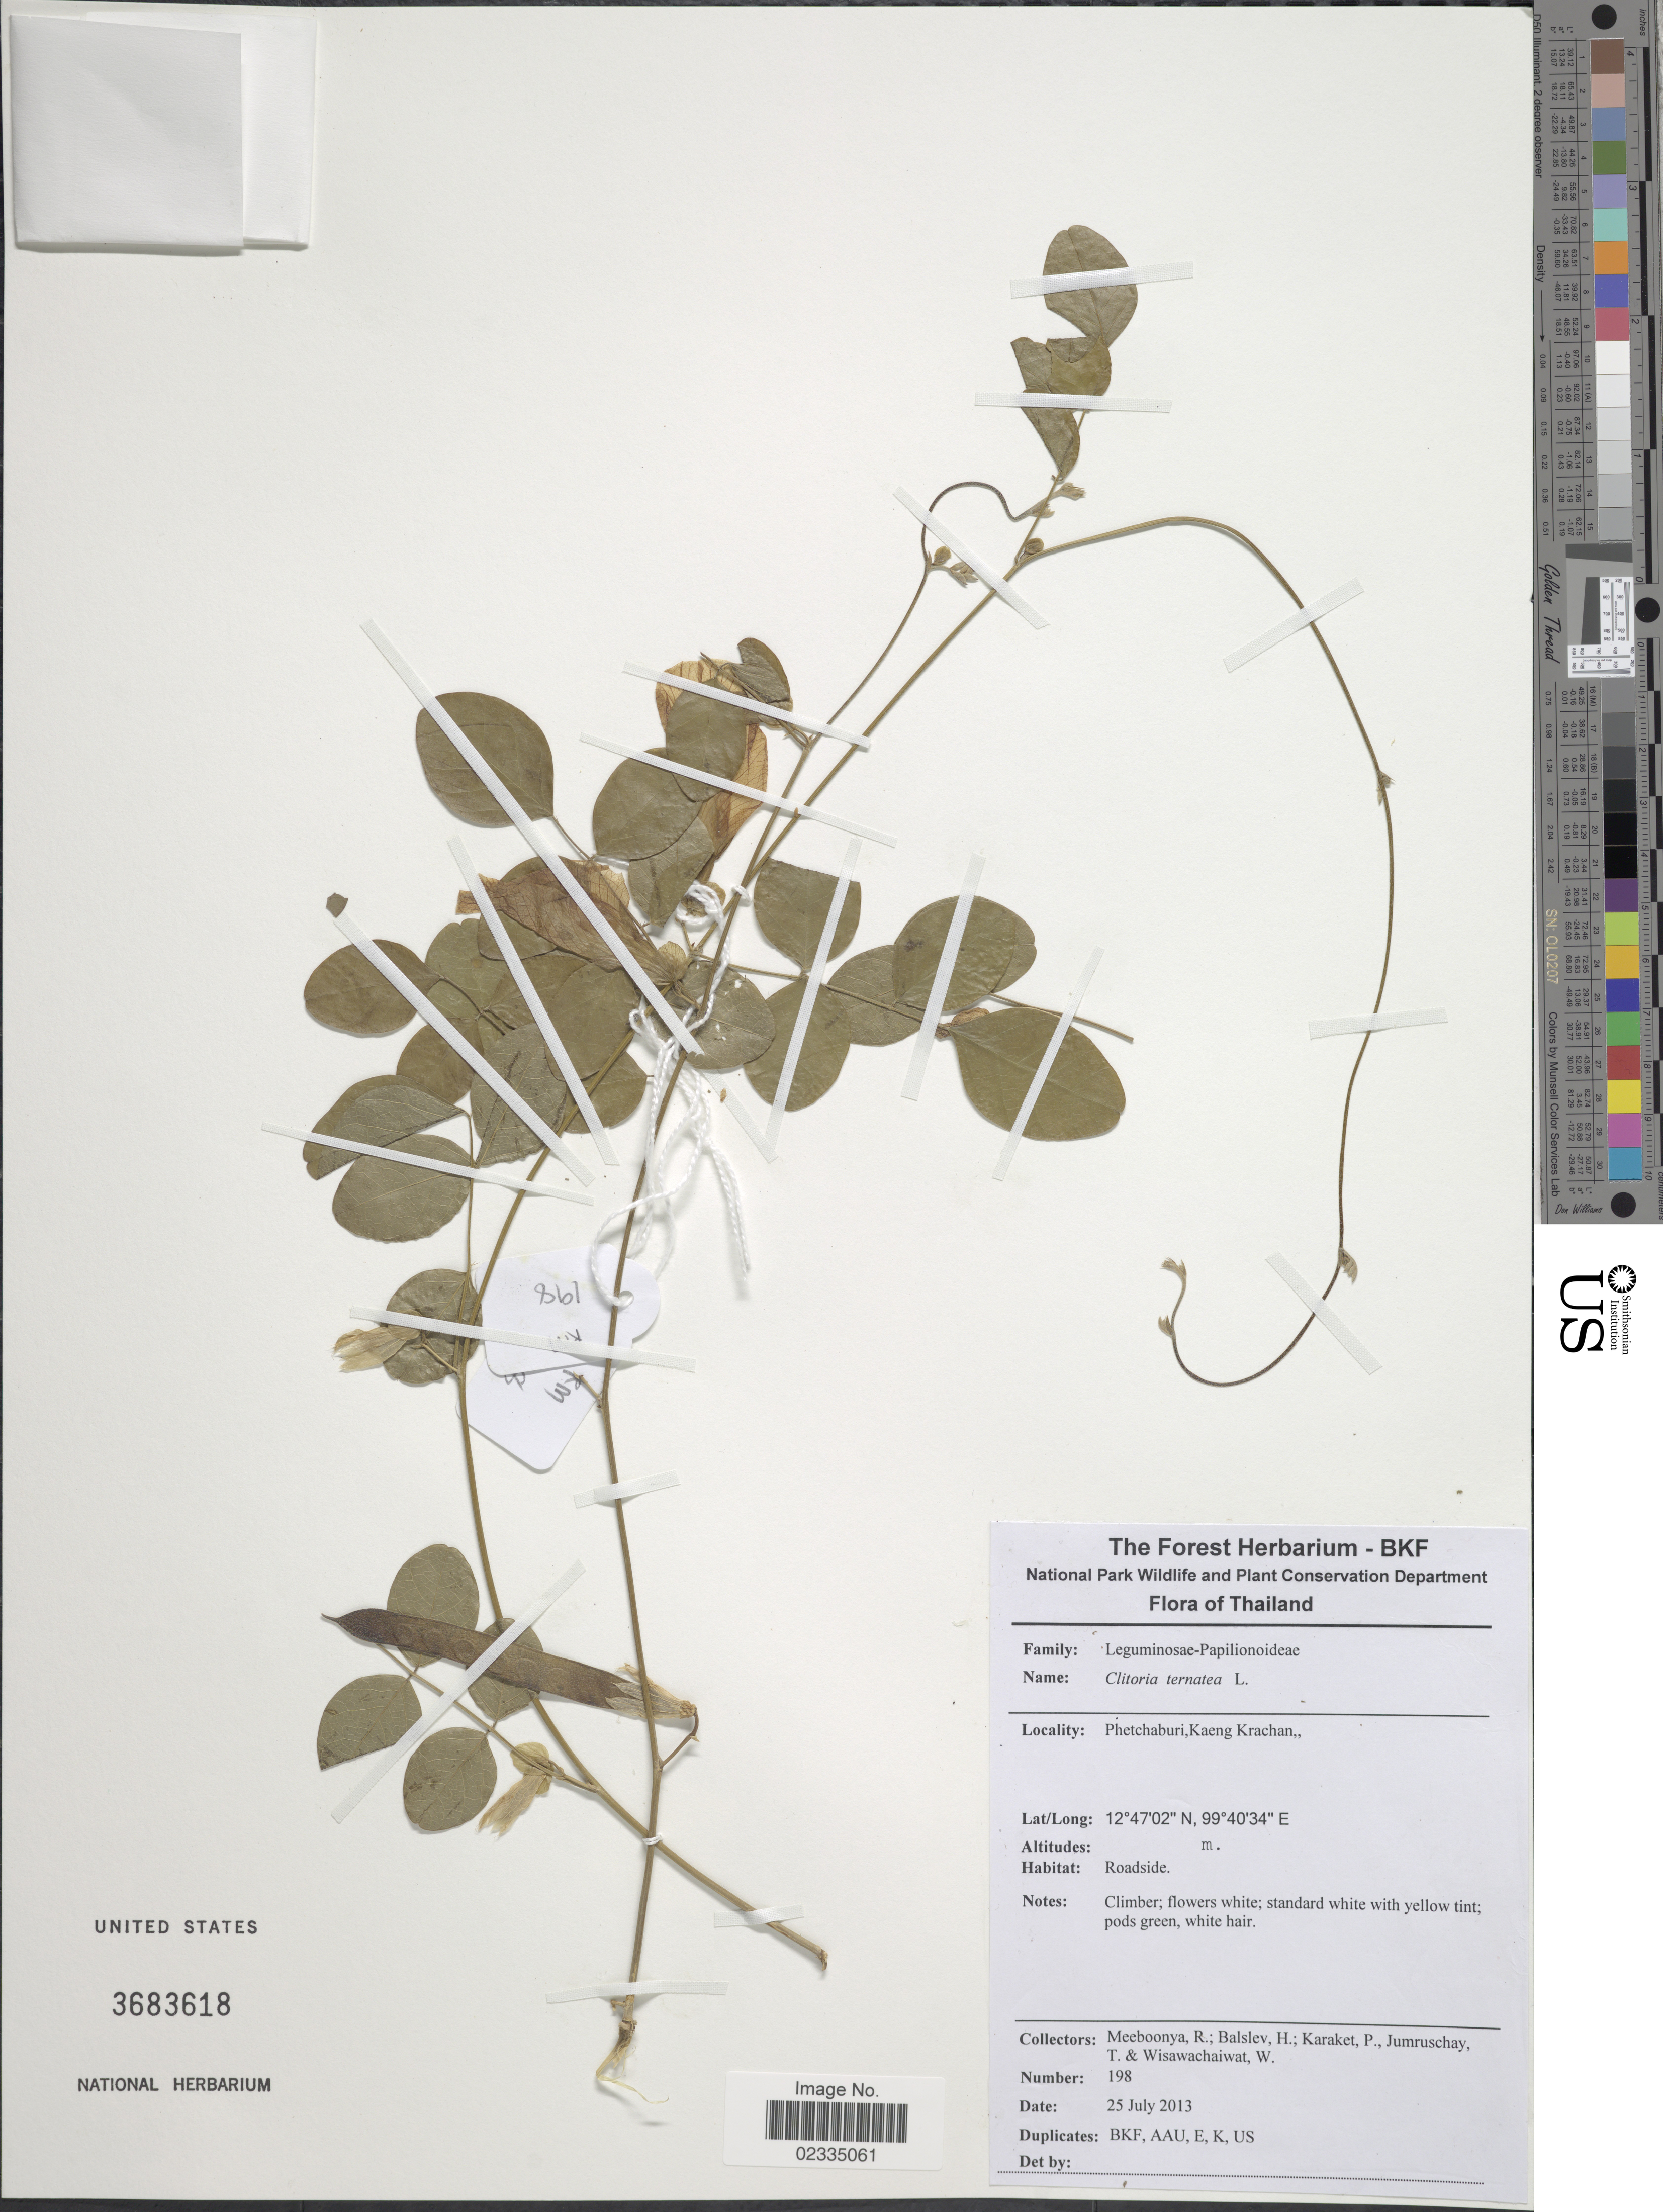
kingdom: Plantae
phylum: Tracheophyta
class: Magnoliopsida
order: Fabales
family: Fabaceae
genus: Clitoria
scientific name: Clitoria ternatea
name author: L.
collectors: R. Meeboonya, H. Balslev, P. Karaket, T. Jumruschay & W. Wisawachaiwat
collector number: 198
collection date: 2013-07-25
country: Thailand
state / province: Phetchaburi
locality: Krachan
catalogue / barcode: US 3683618